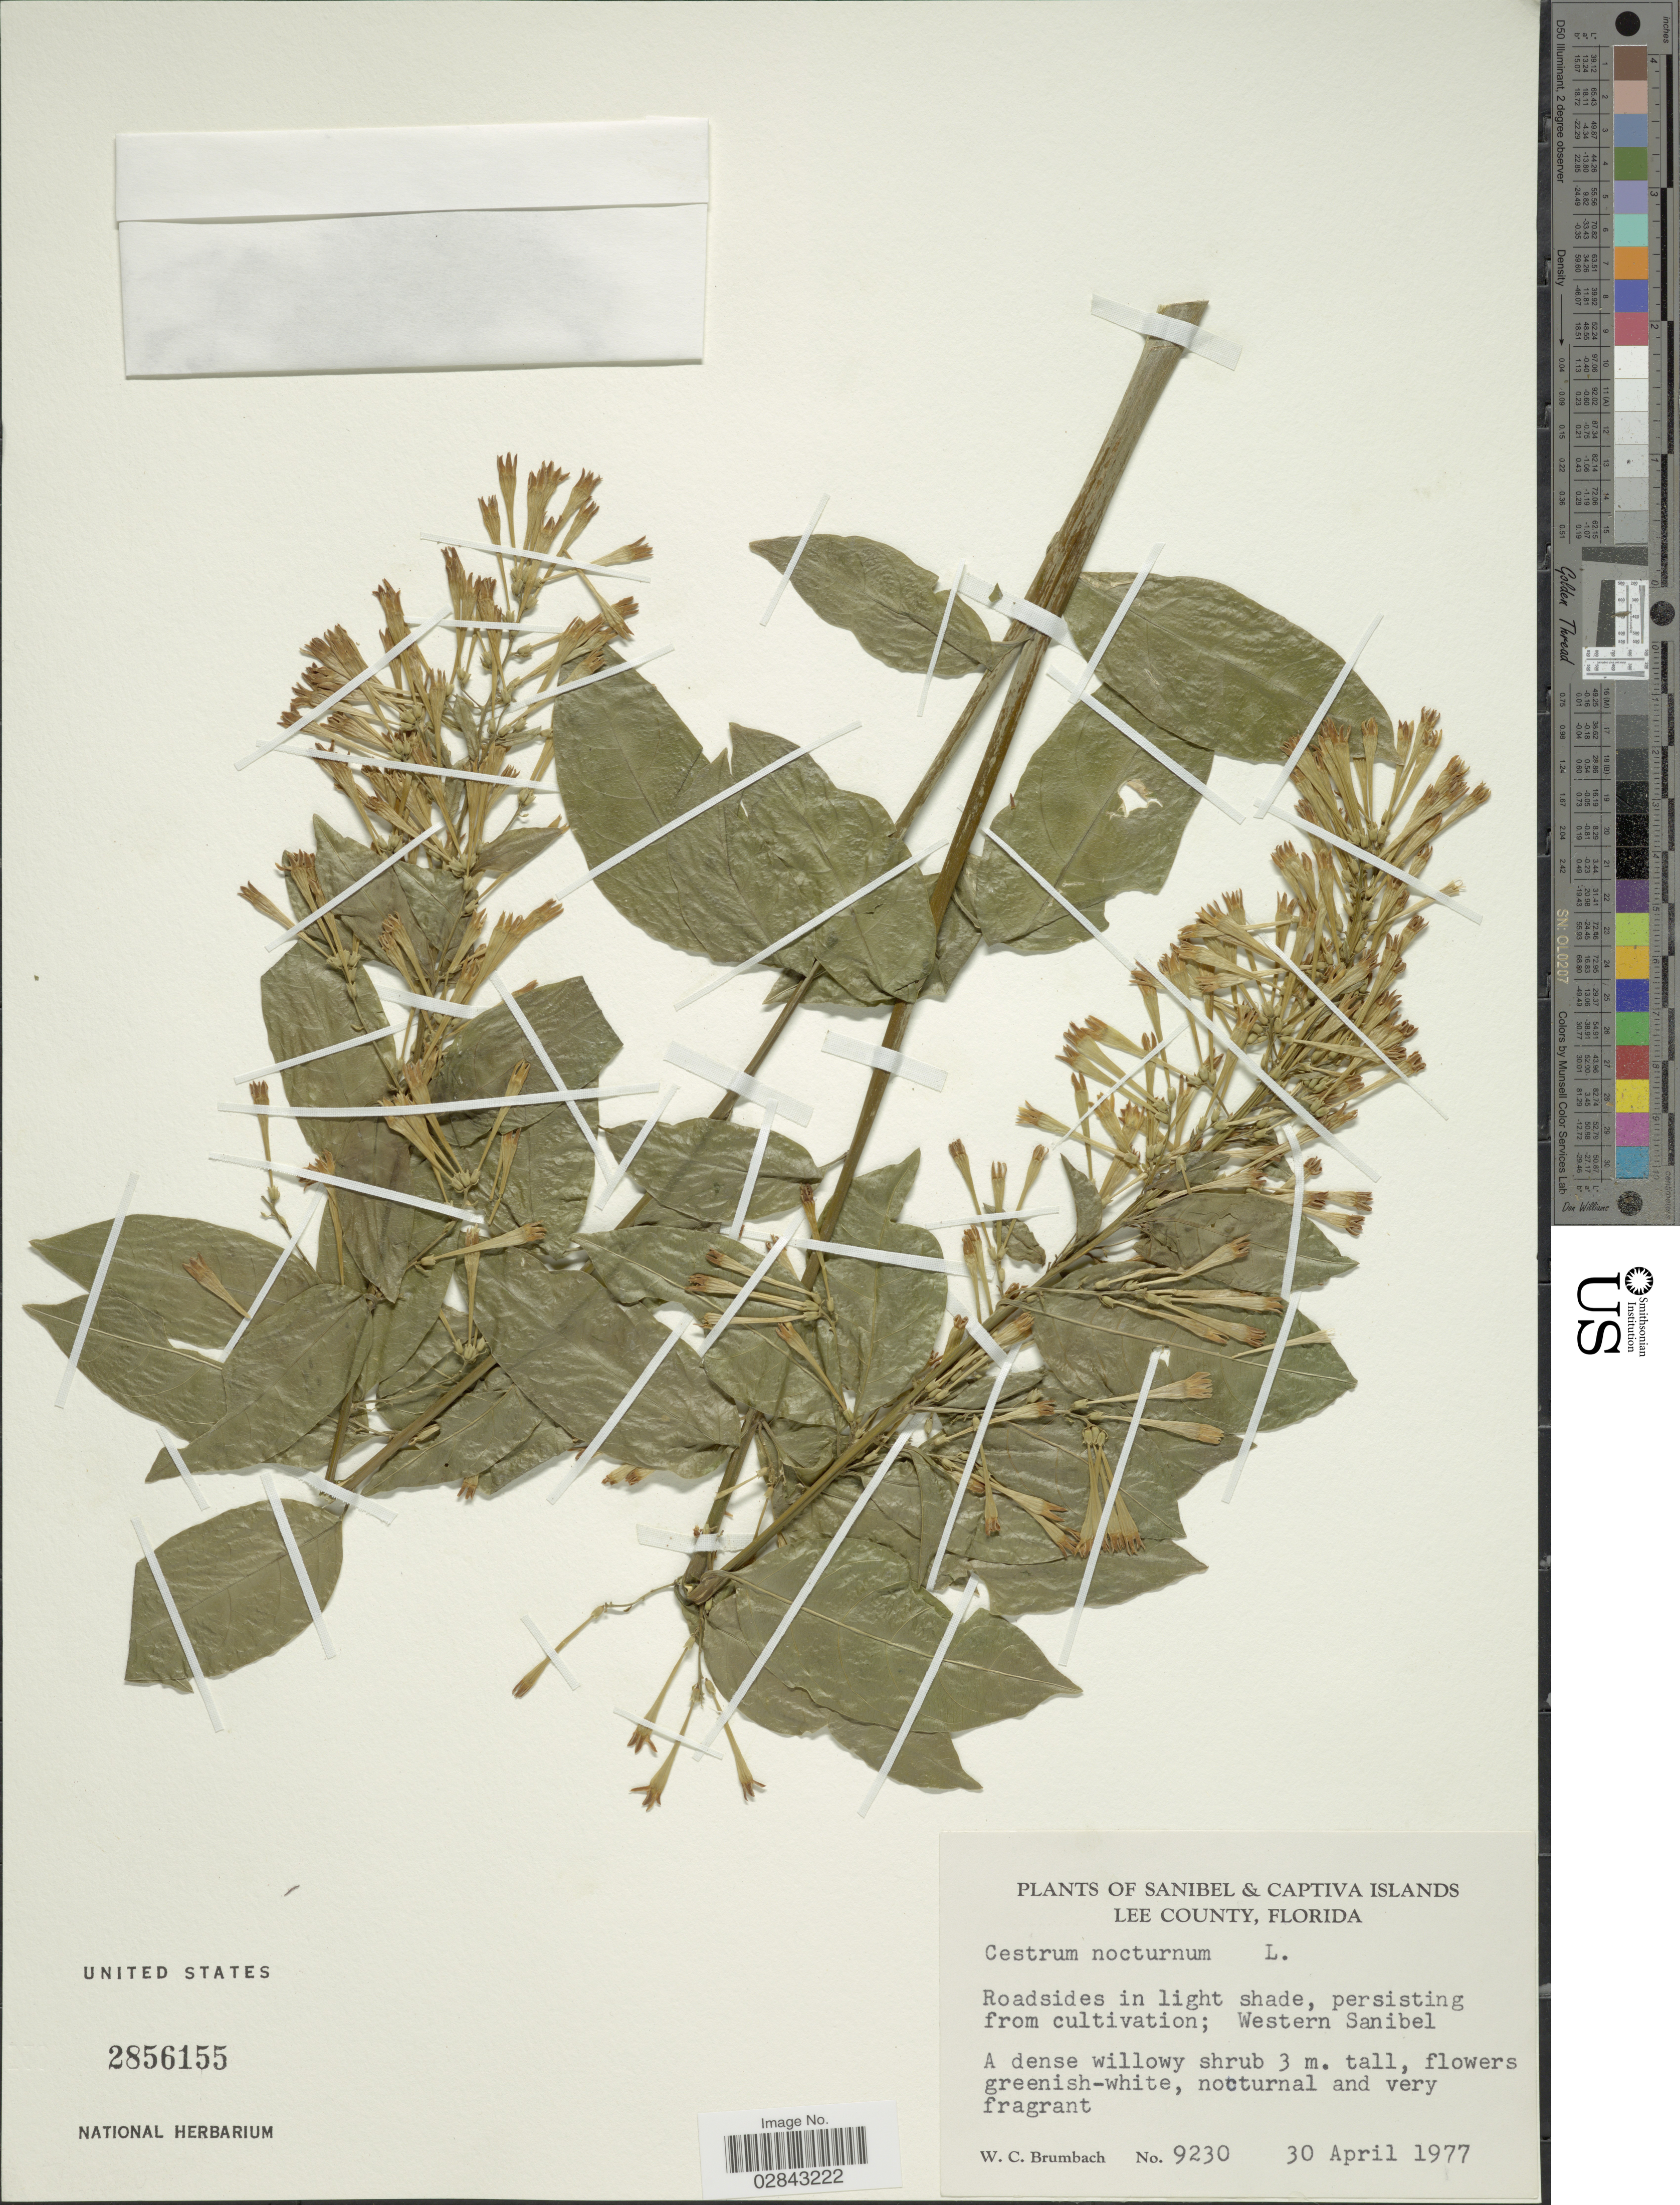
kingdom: Plantae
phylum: Tracheophyta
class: Magnoliopsida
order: Solanales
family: Solanaceae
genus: Cestrum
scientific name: Cestrum nocturnum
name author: L.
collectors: W. C. Brumbach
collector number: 9230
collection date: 1977-04-30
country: United States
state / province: Florida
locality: Sanibel & Captiva Islands. Lee County. Western Sanibel.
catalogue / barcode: US 2856155